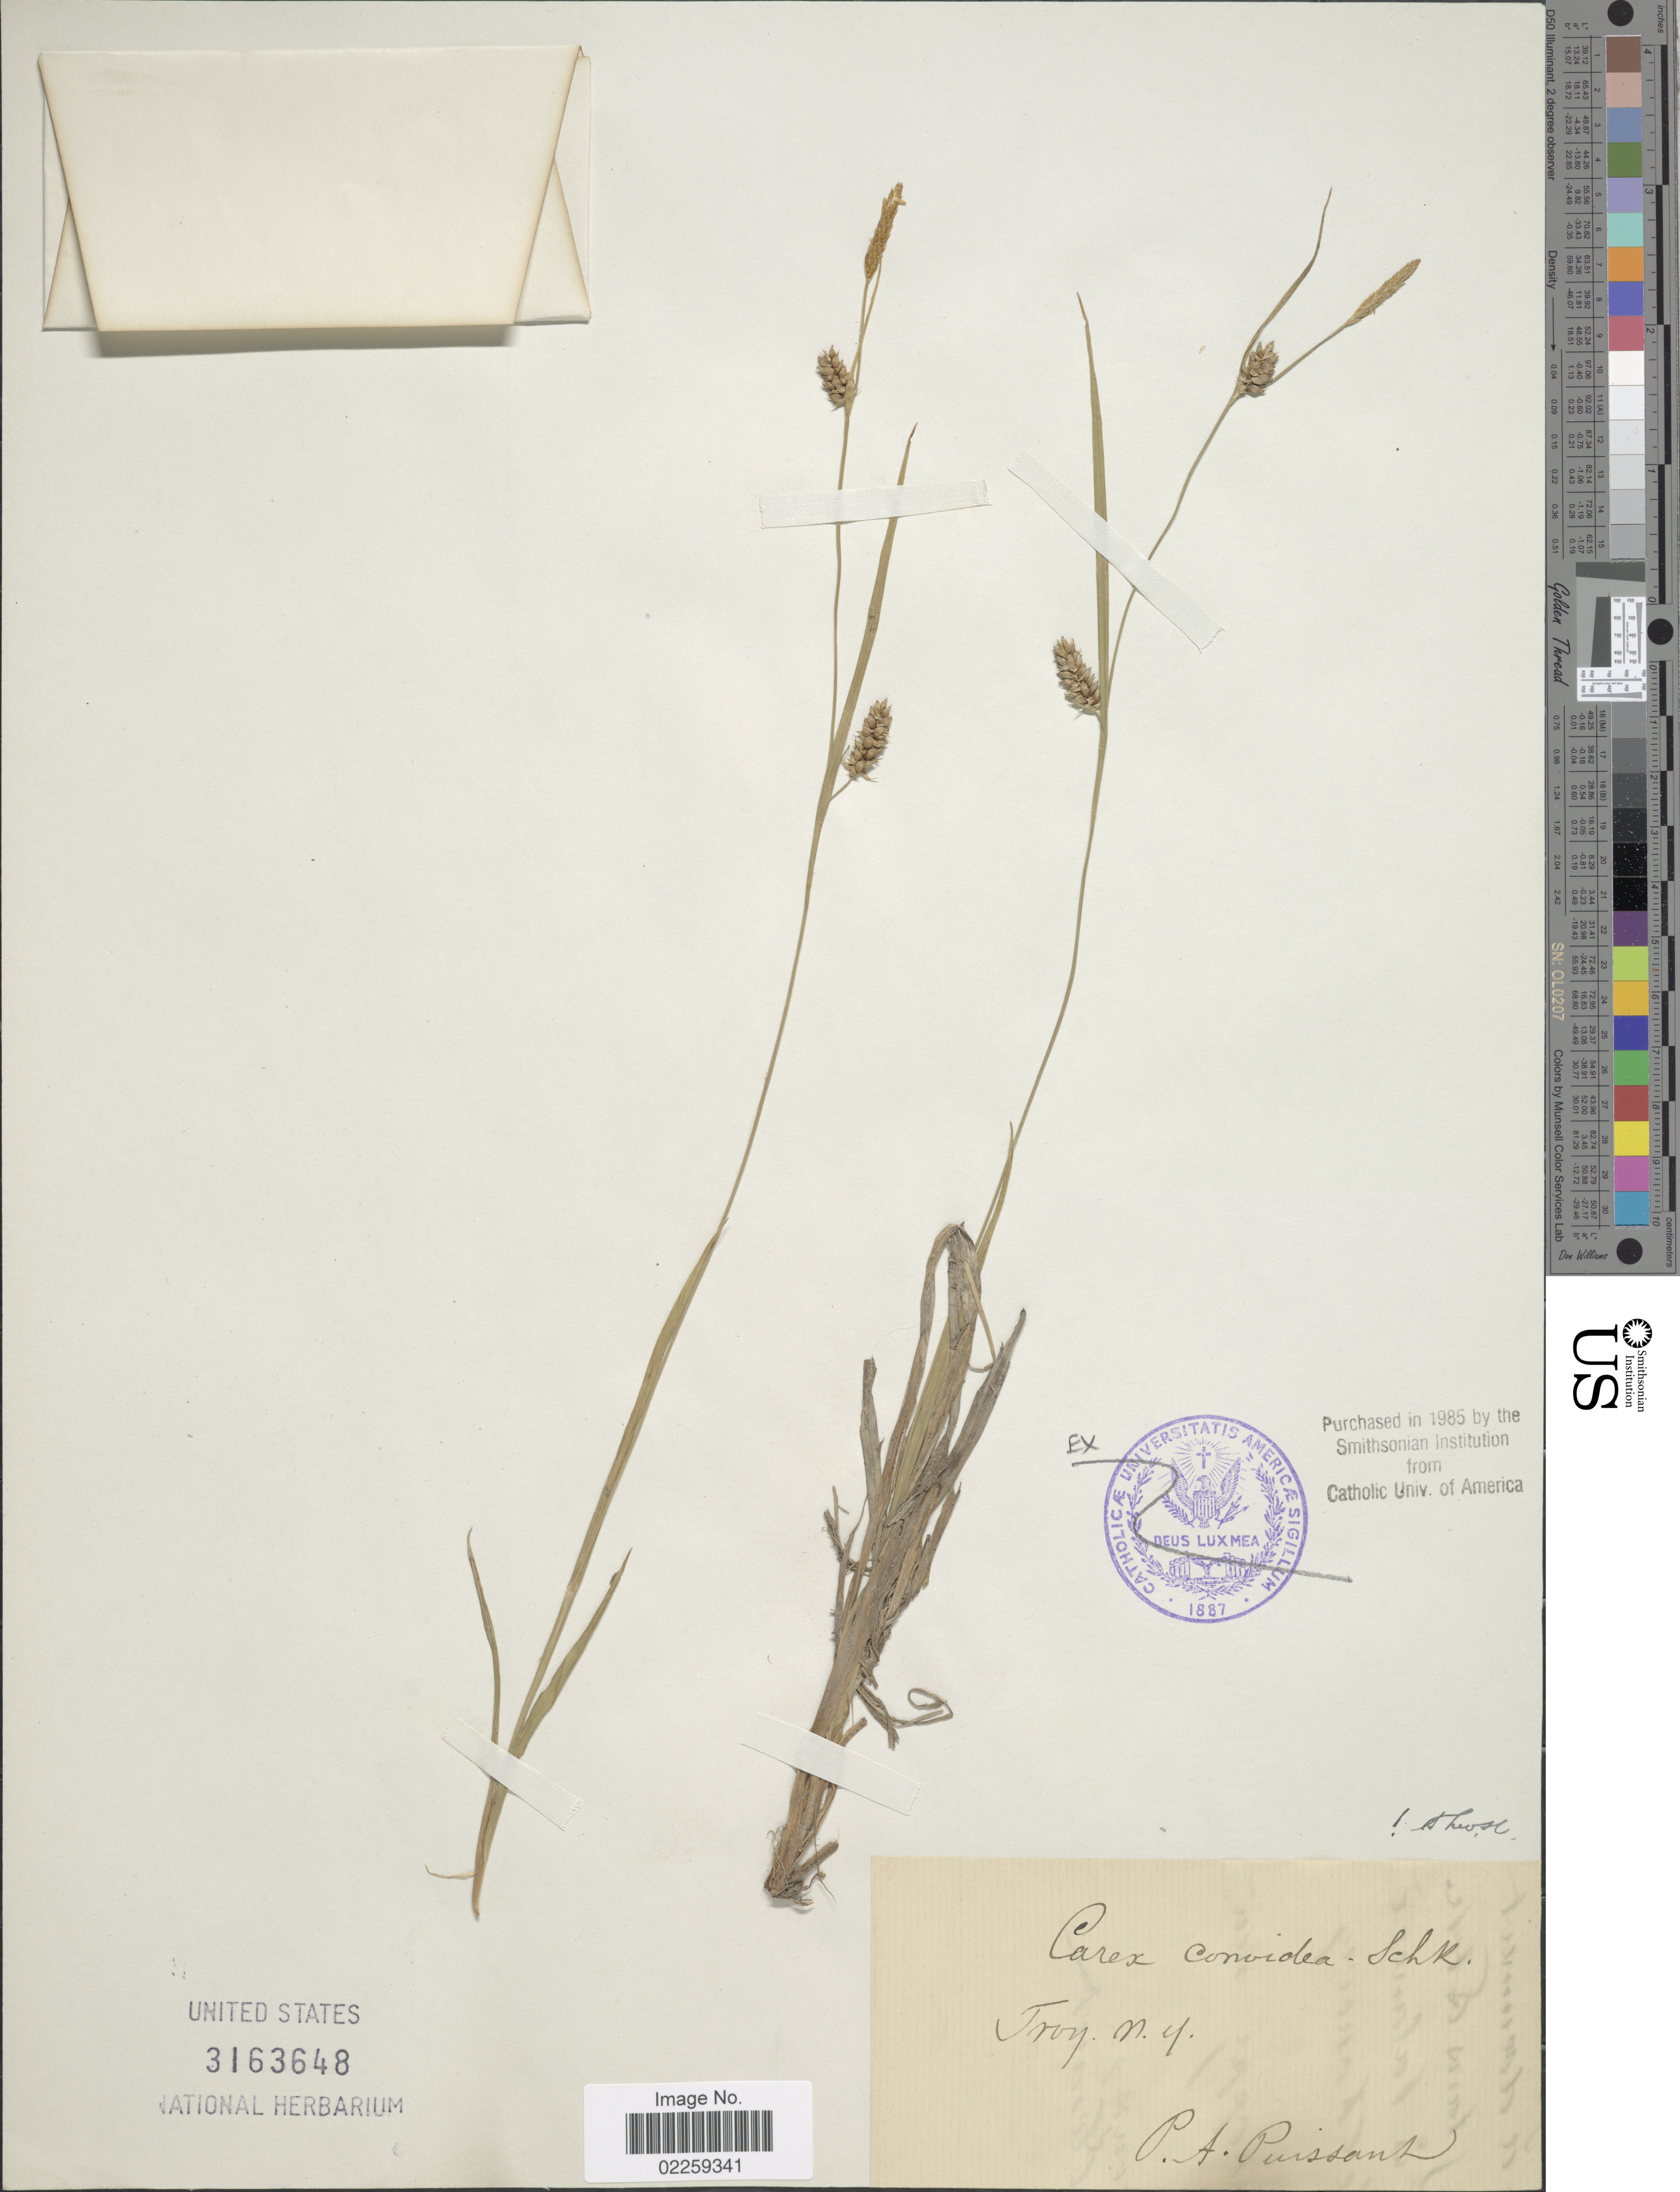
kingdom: Plantae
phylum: Tracheophyta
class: Liliopsida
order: Poales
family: Cyperaceae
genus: Carex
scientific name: Carex conoidea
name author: Willd.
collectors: P. Puissant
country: United States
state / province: New York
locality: Troy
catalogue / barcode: US 3163648